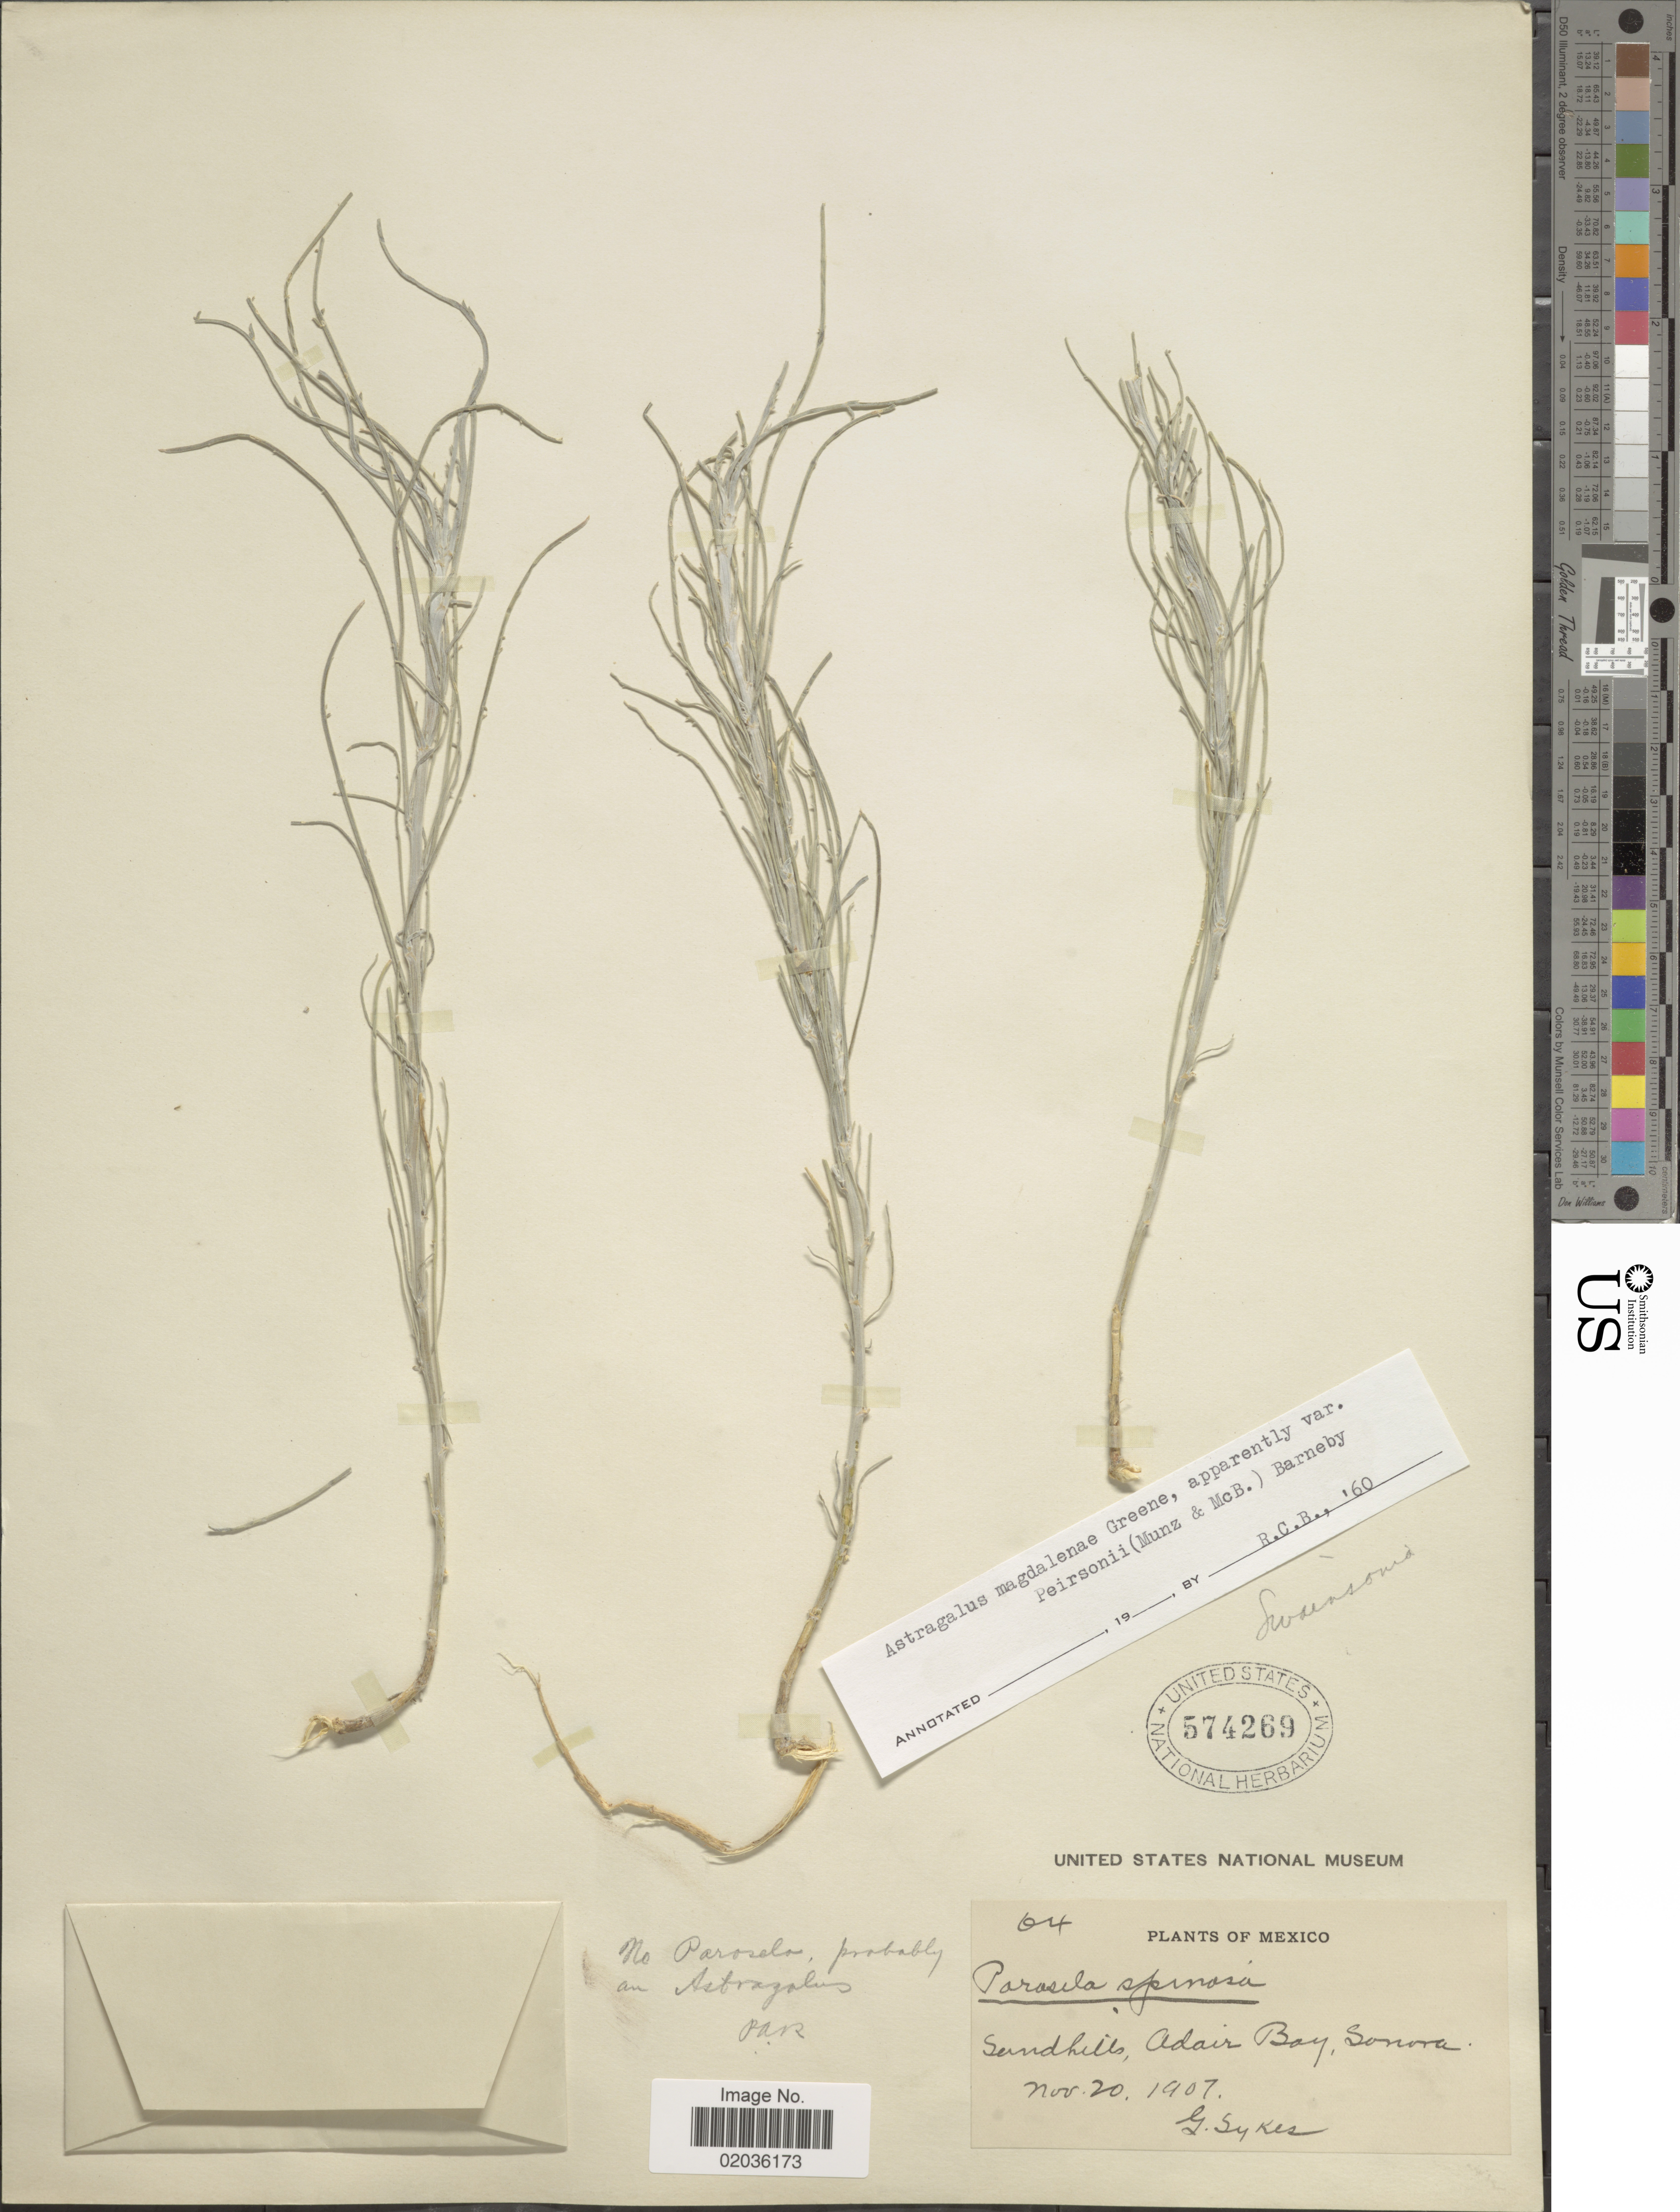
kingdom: Plantae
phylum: Tracheophyta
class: Magnoliopsida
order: Fabales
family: Fabaceae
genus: Astragalus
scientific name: Astragalus magdalenae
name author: Greene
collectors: G. Sykes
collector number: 64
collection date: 1907-11-20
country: Mexico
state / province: Sonora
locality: Sandhills, Adair Bay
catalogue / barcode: US 574269